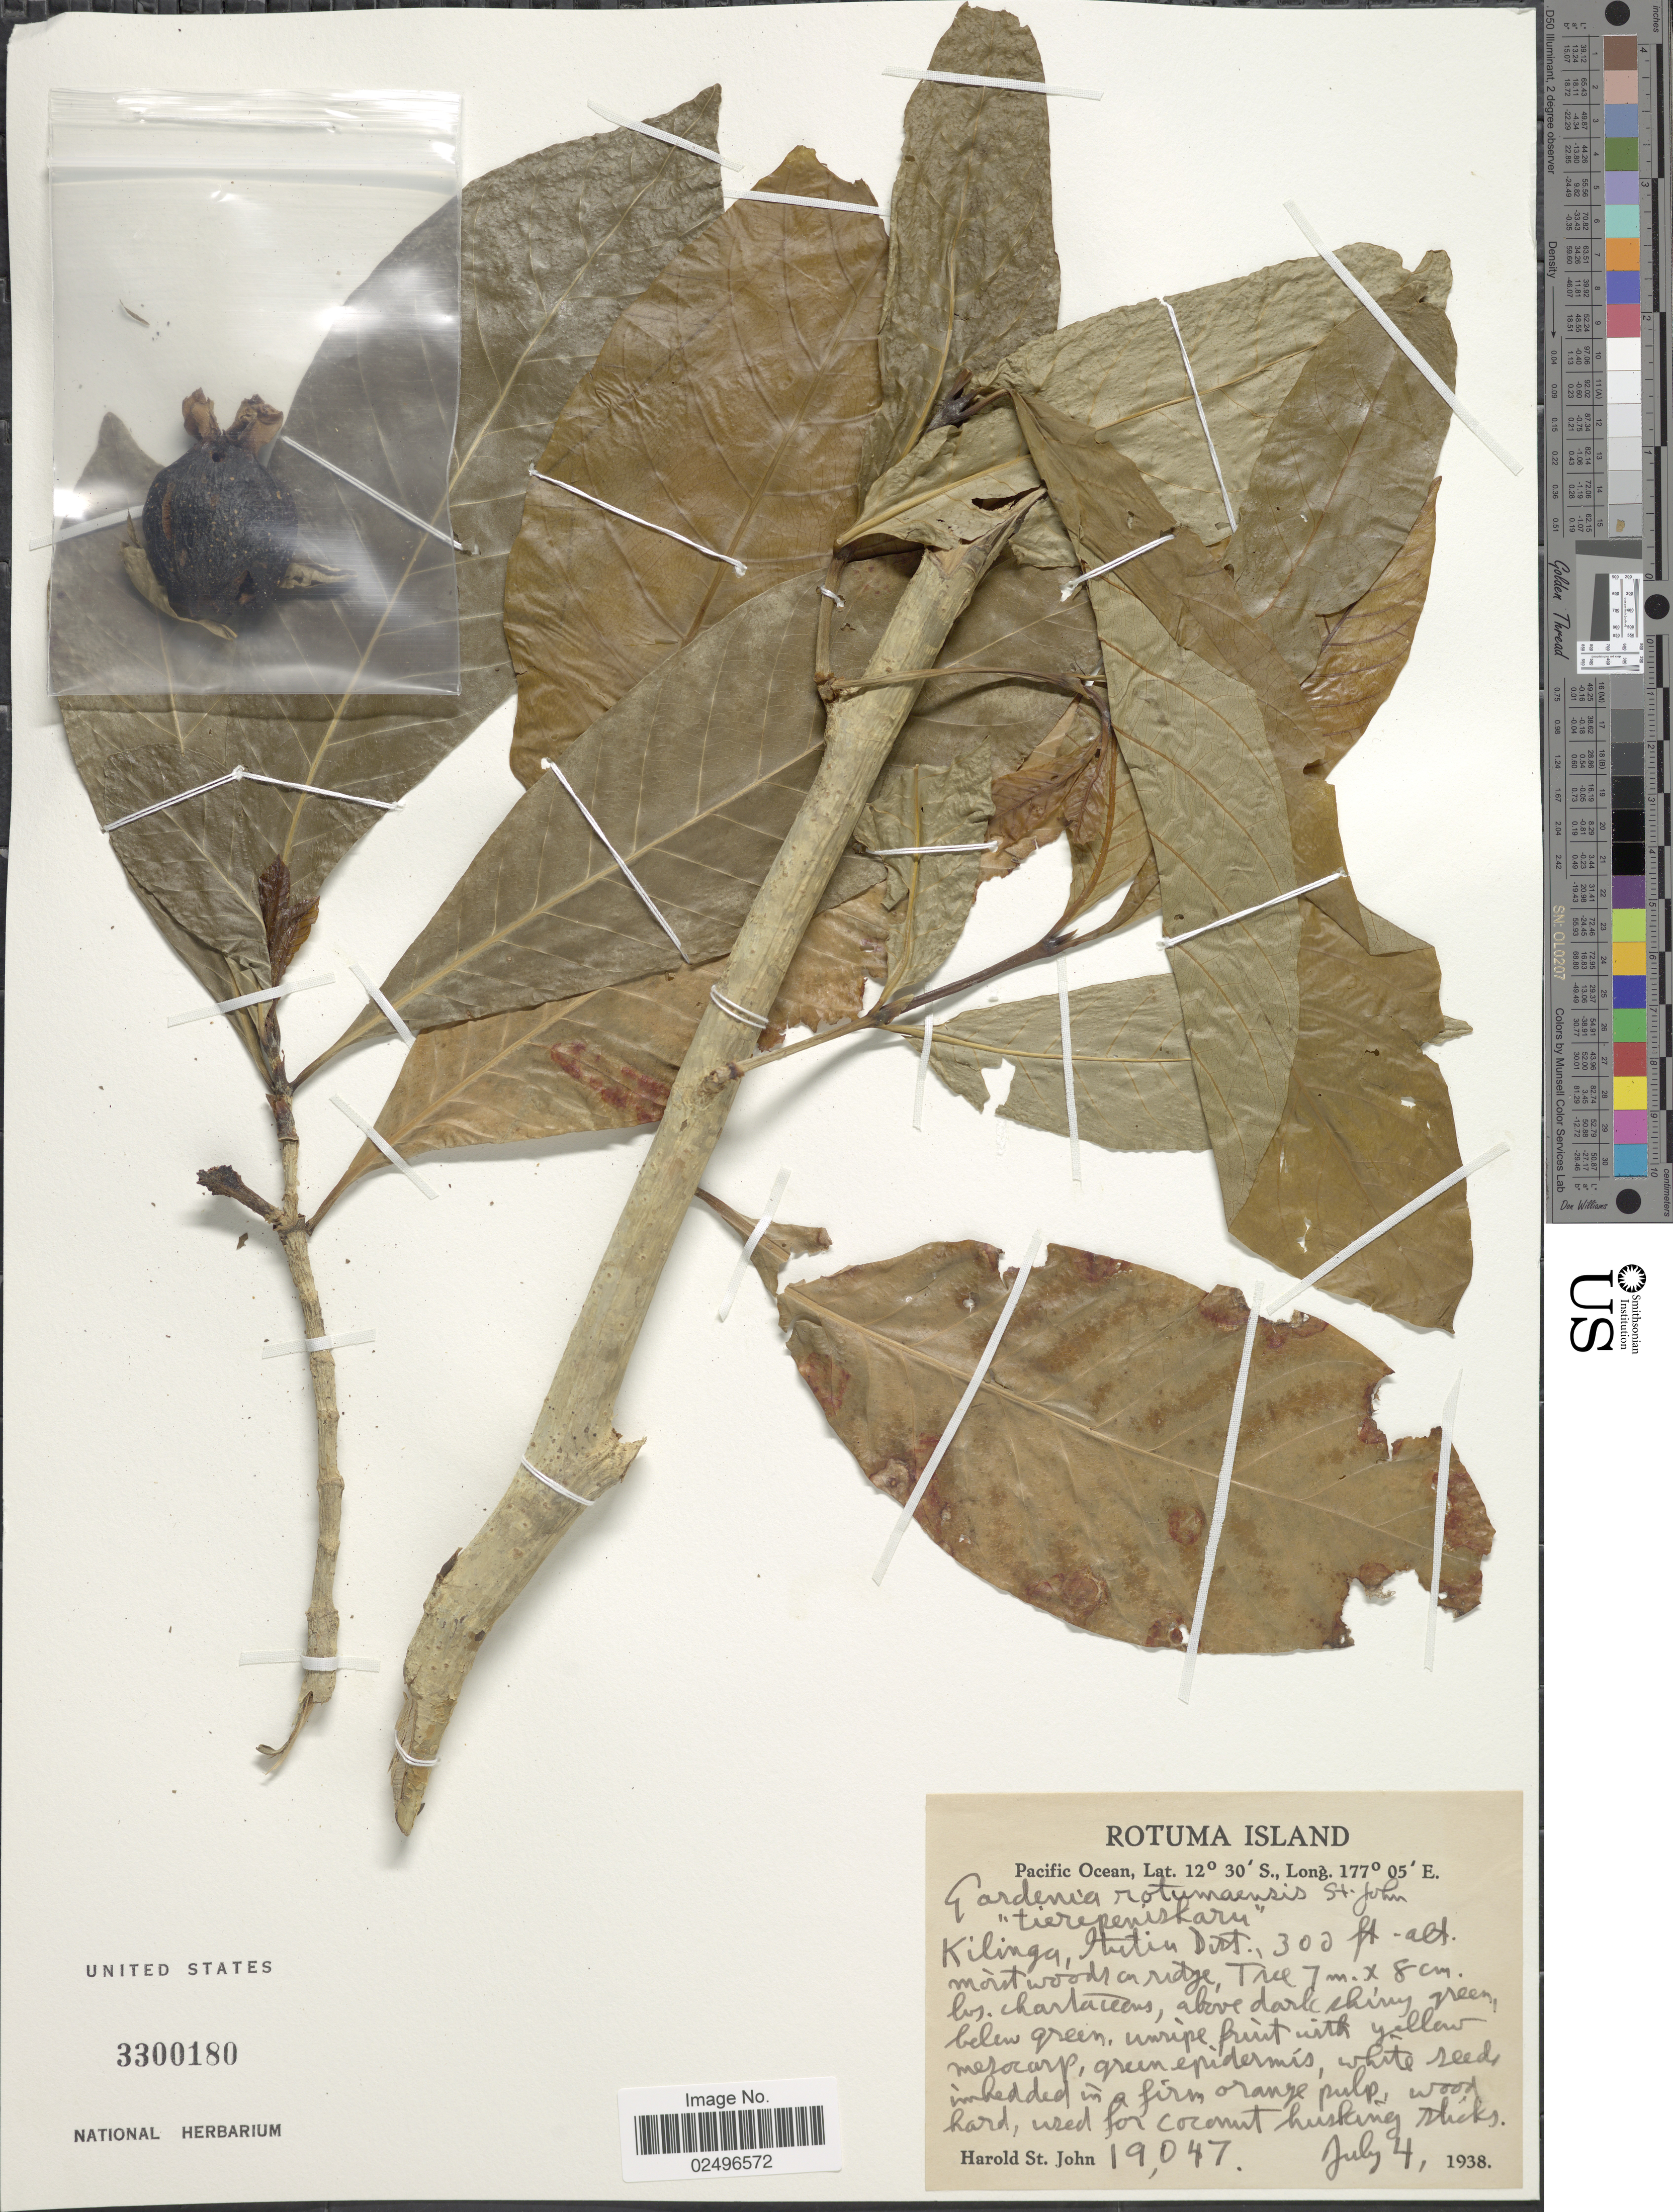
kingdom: Plantae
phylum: Tracheophyta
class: Magnoliopsida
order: Gentianales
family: Rubiaceae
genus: Gardenia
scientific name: Gardenia rotumaensis H. St. John, ined.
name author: H. St. John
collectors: H. St. John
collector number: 19047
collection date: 1938-07-04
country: Fiji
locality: Rotuma Island, Pacific Ocean, Kilinga Itutin Dist.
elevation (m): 91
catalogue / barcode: US 3300180